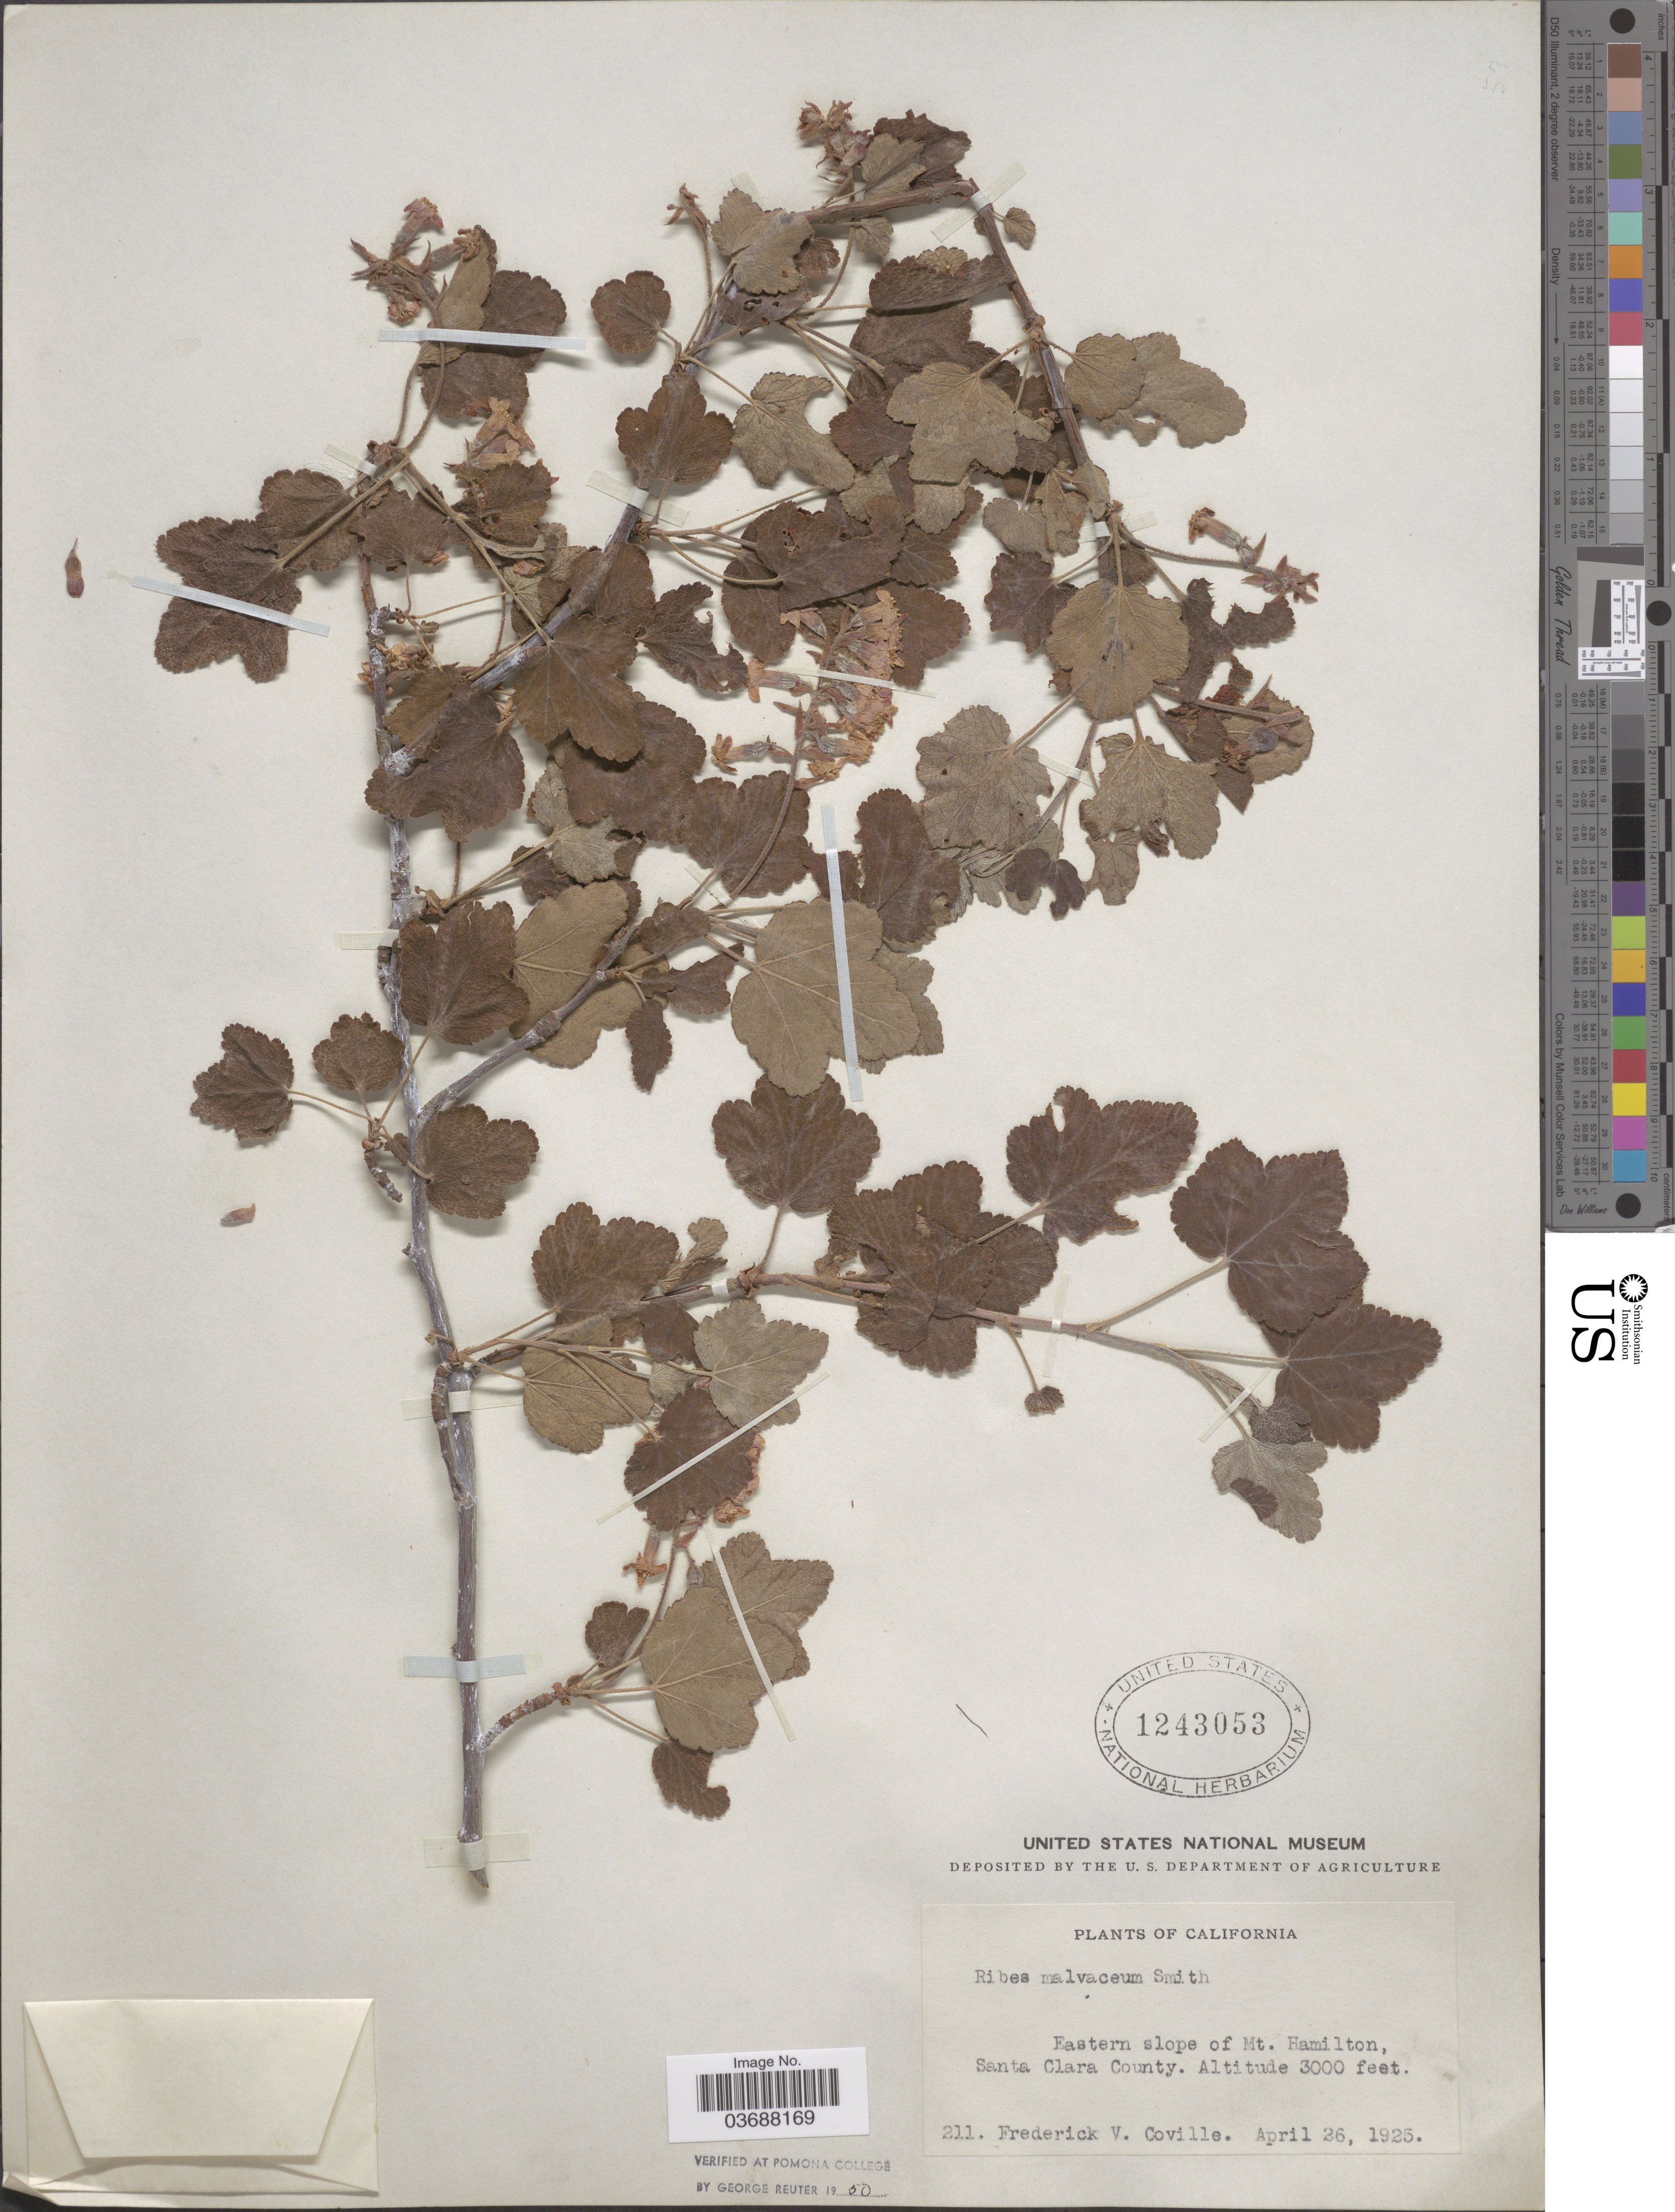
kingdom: Plantae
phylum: Tracheophyta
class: Magnoliopsida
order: Saxifragales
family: Grossulariaceae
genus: Ribes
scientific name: Ribes malvaceum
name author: Sm.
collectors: F. V. Coville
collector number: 211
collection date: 1925-04-26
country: United States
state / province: California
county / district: Santa Clara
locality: Eastern slope of Mt. Hamilton, Santa Clara County.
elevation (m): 914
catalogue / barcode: US 1243053